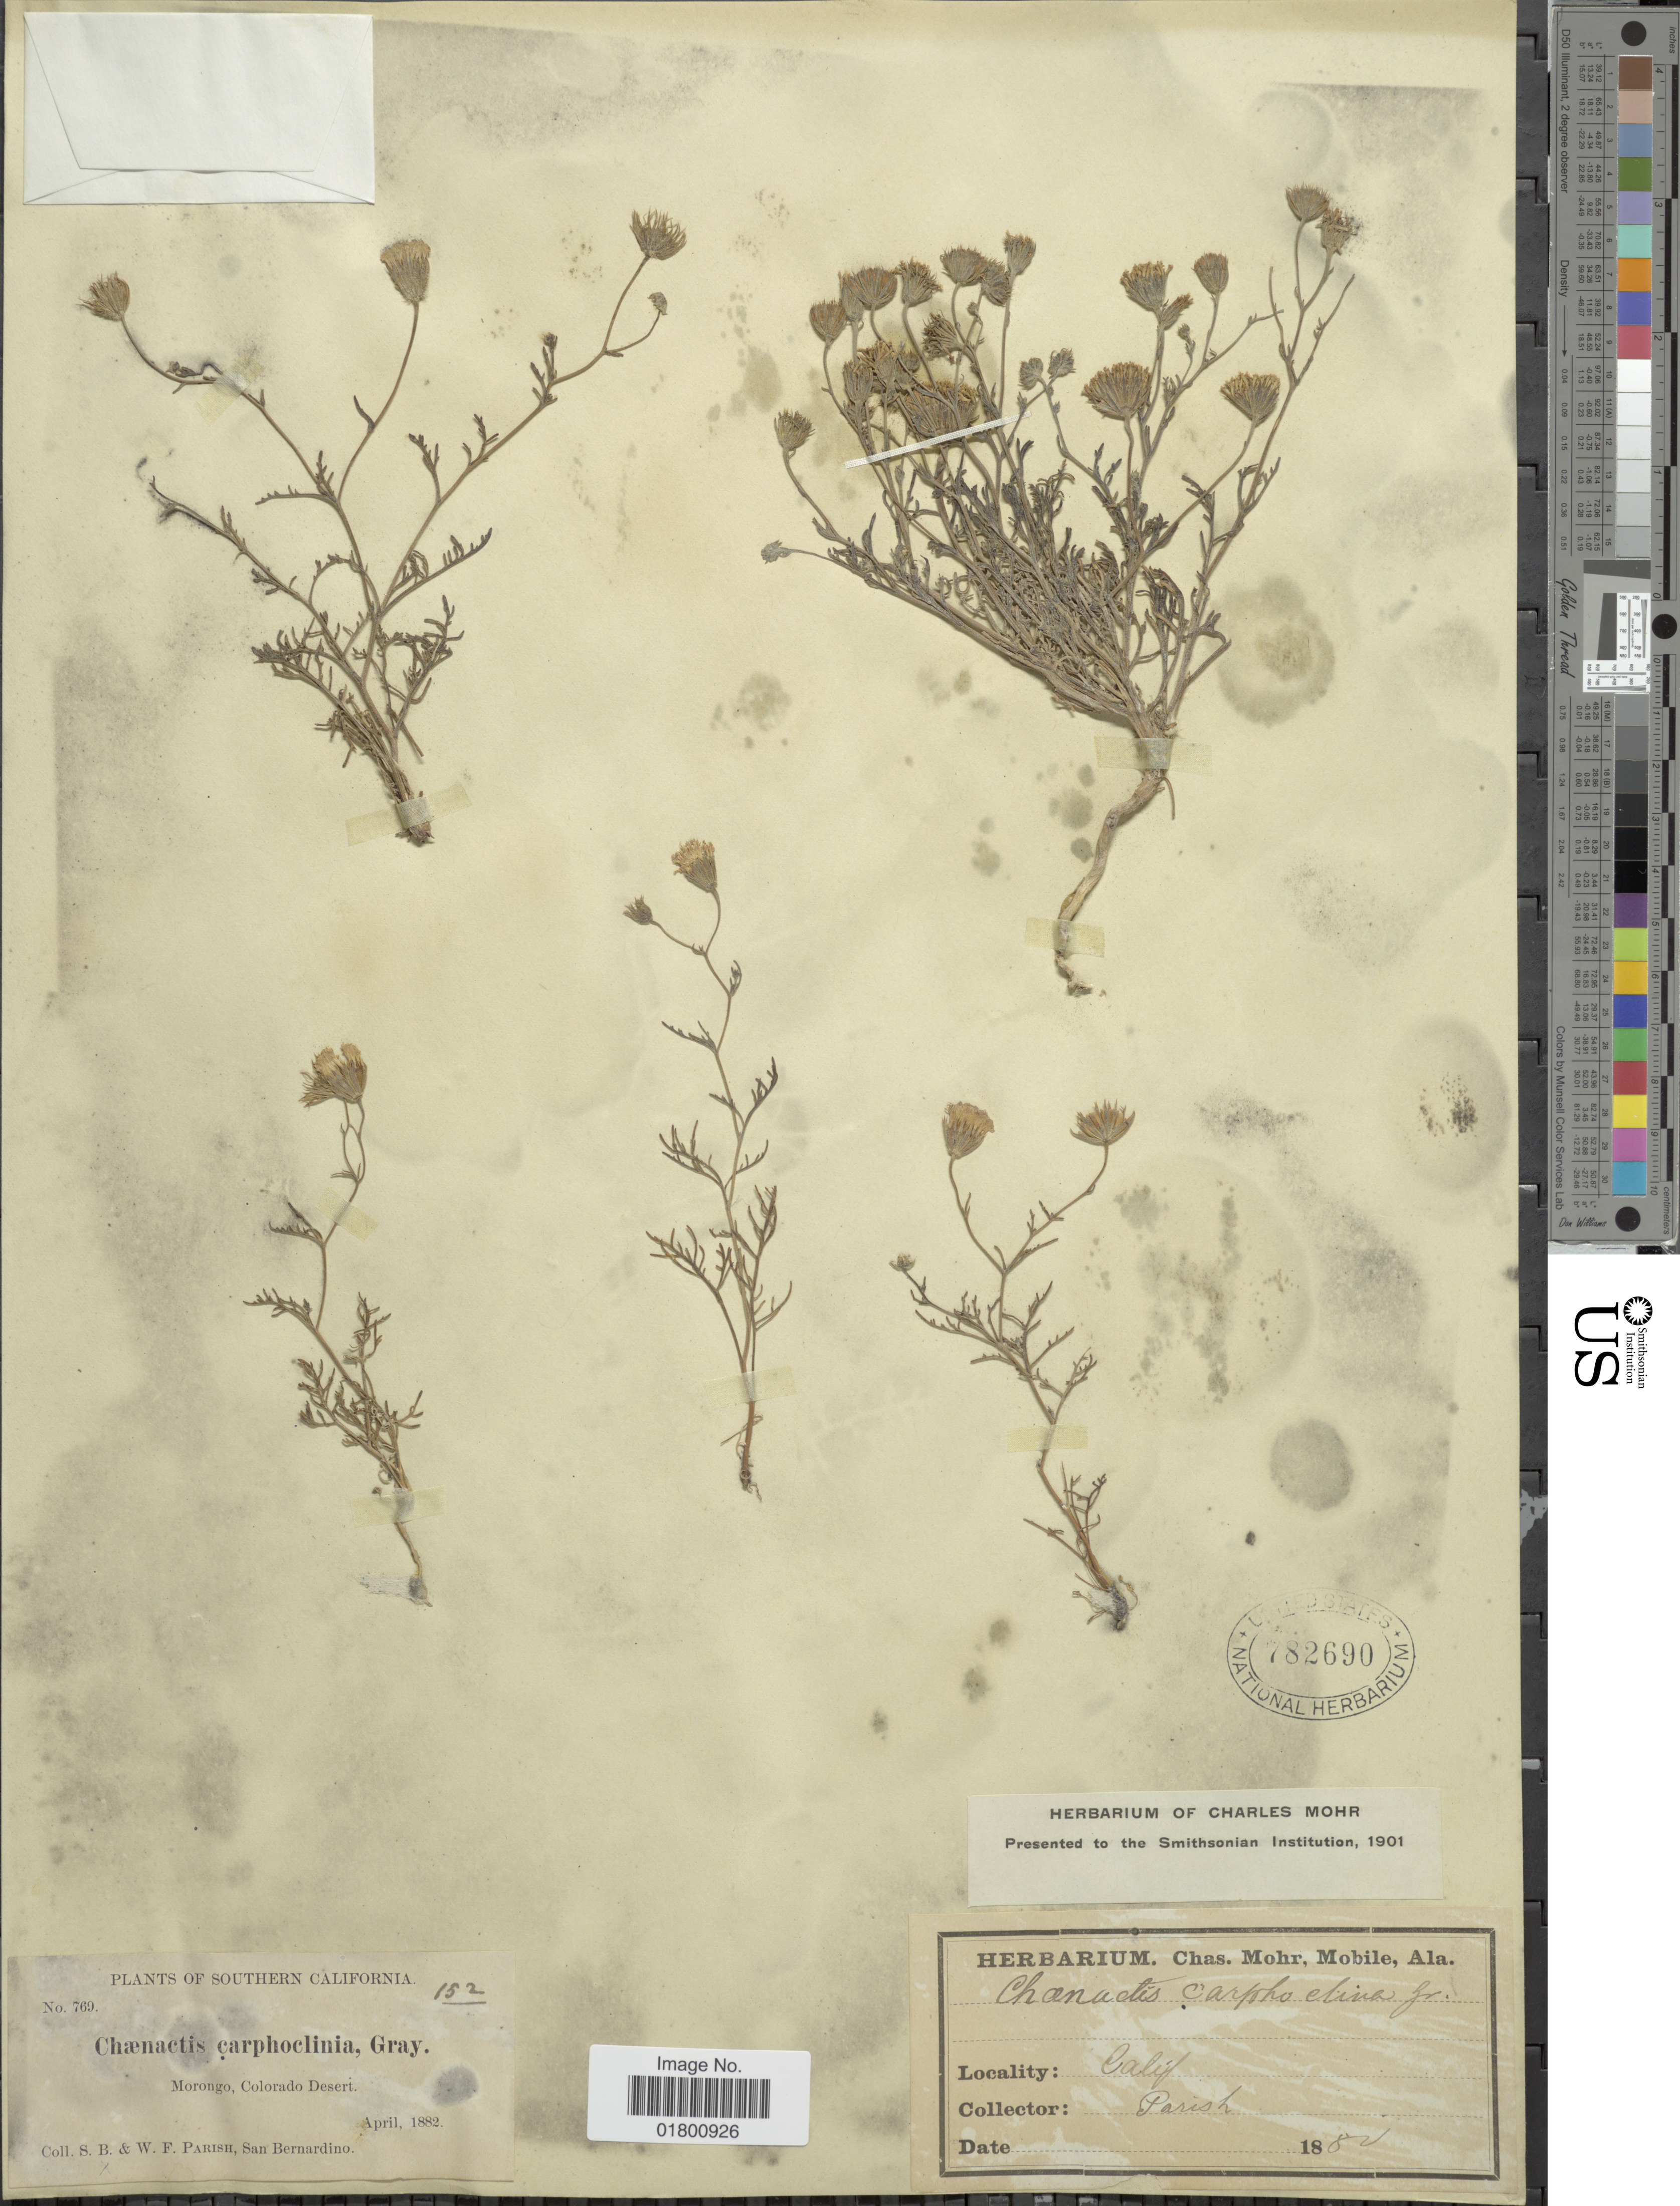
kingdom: Plantae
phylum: Tracheophyta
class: Magnoliopsida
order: Asterales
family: Asteraceae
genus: Chaenactis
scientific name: Chaenactis carphoclinia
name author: A. Gray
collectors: S. B. Parish & W. F. Parish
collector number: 769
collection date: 1882-04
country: United States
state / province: California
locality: Southern California, Morongo, Colorado Desert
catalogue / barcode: US 782690